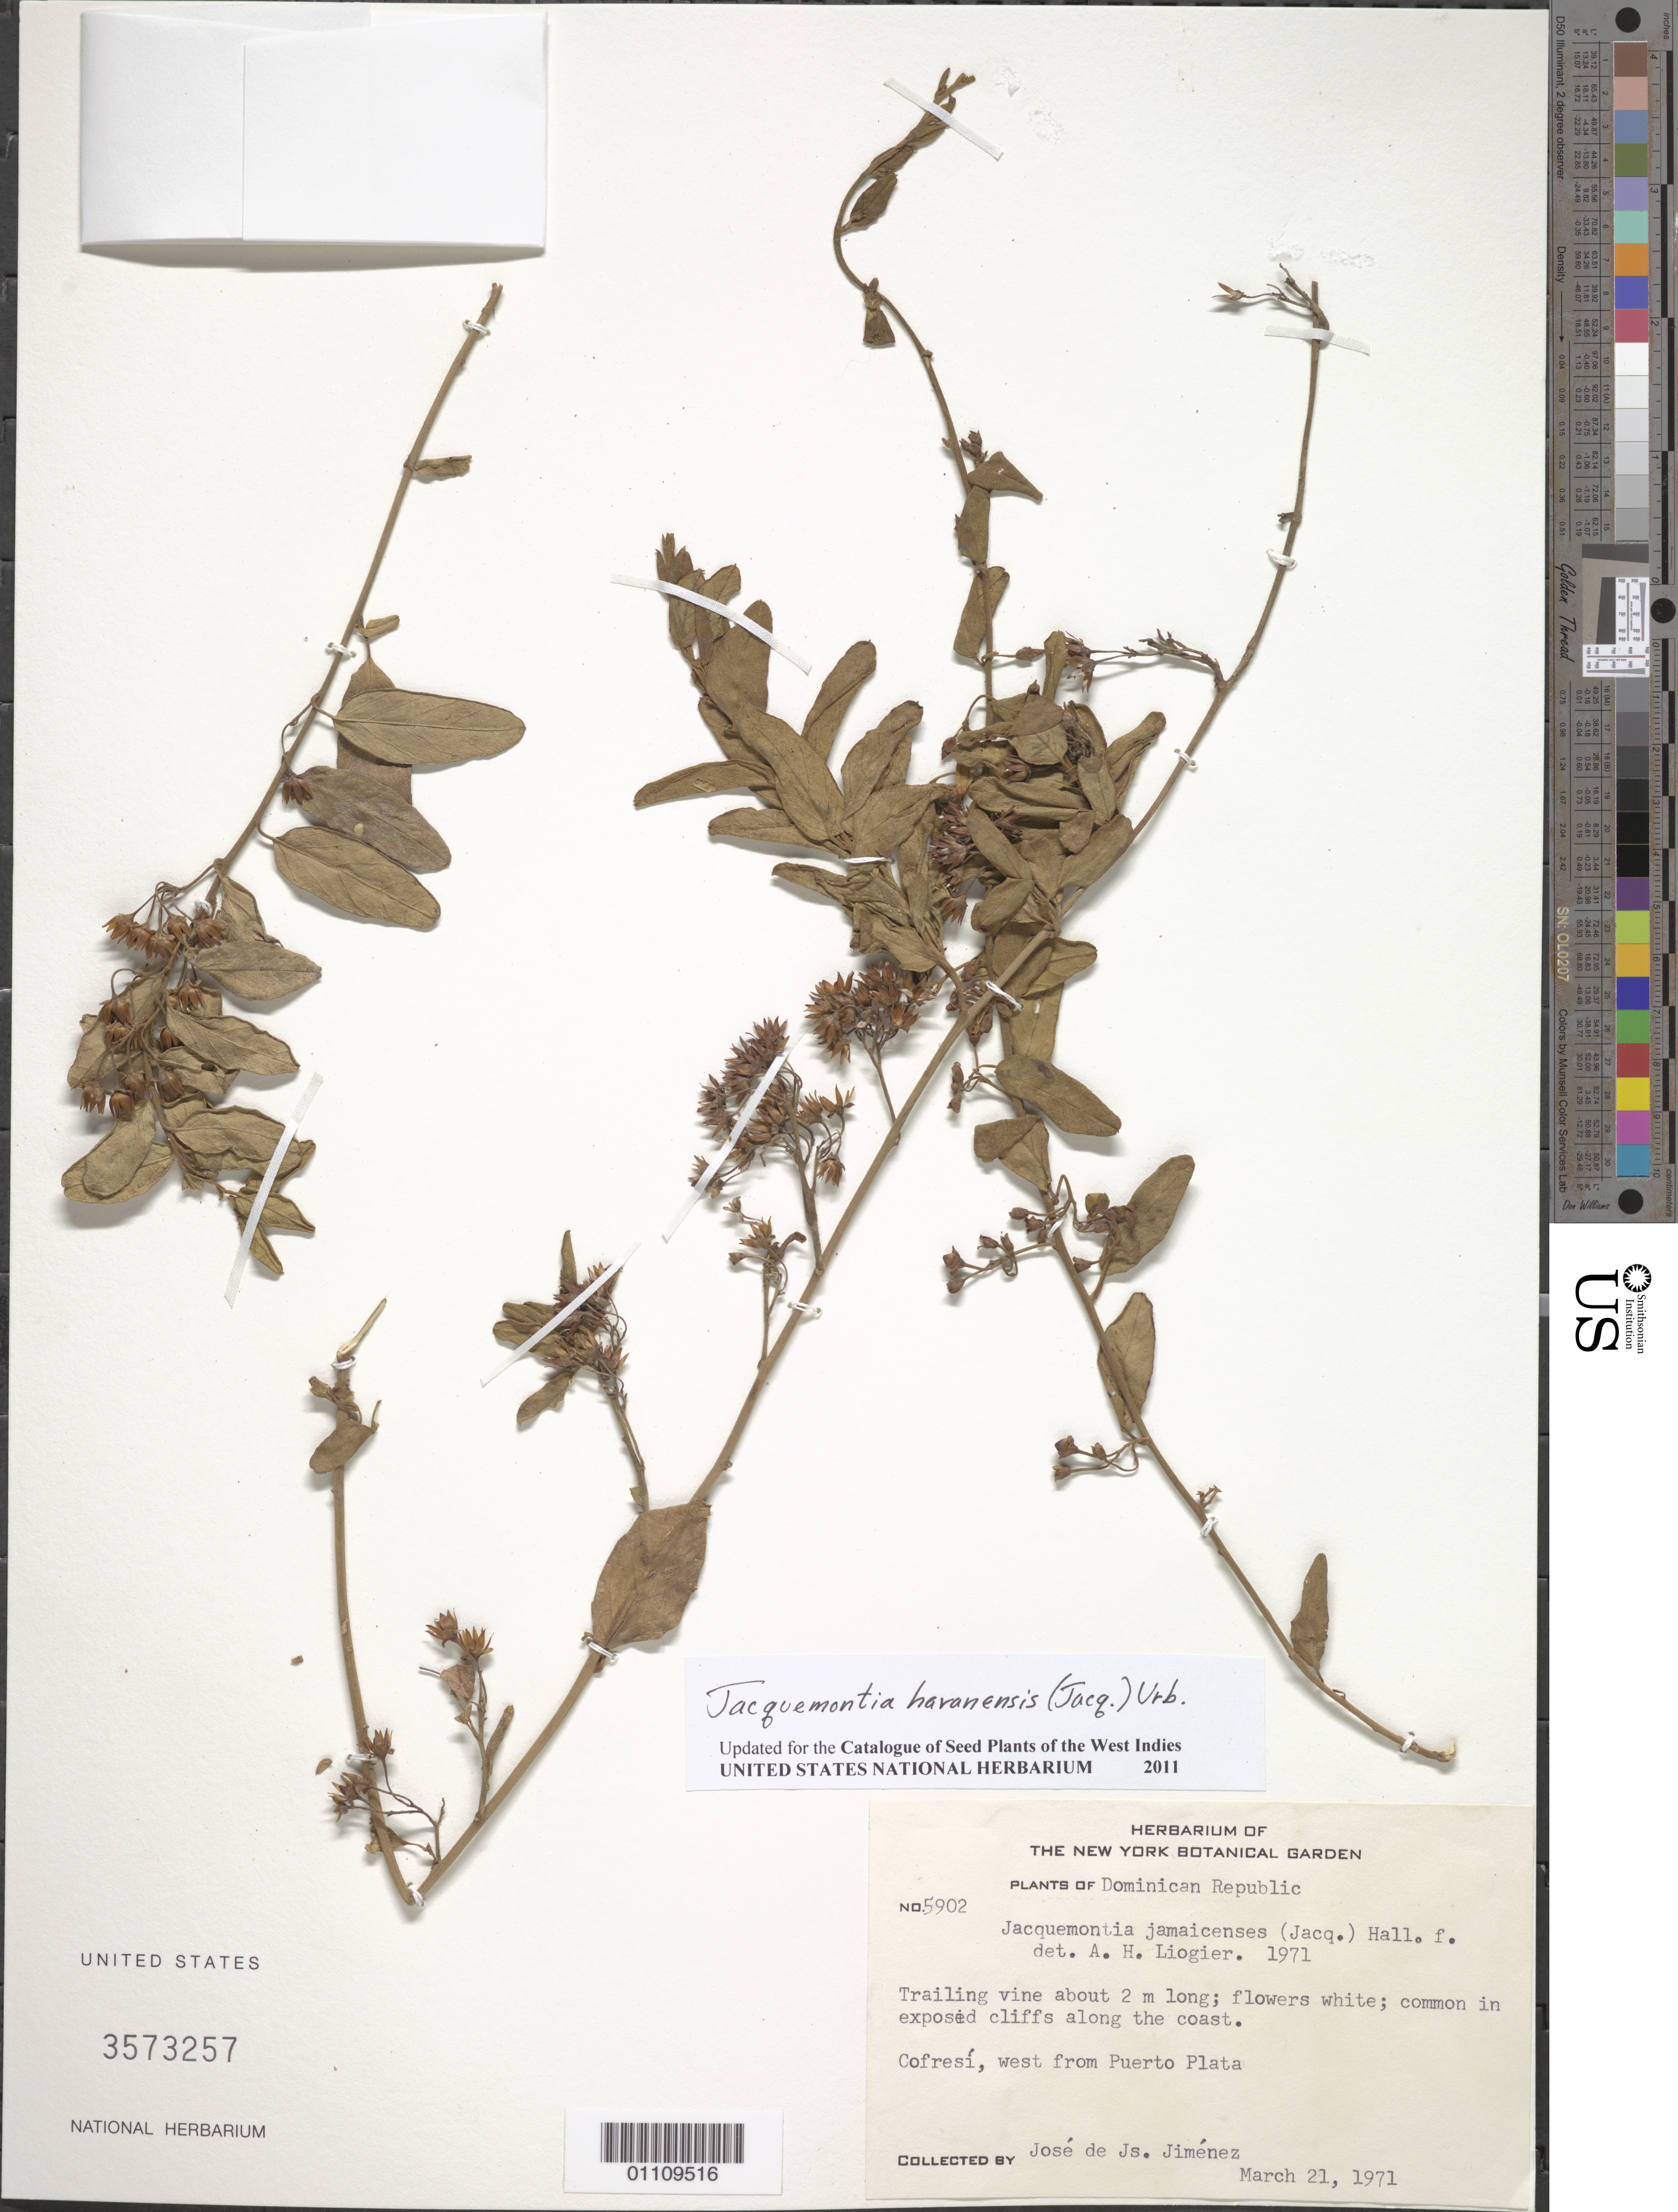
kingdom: Plantae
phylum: Tracheophyta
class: Magnoliopsida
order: Solanales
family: Convolvulaceae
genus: Jacquemontia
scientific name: Jacquemontia havanensis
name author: (Jacq.) Urb.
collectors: J. J. Jiménez Almonte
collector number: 5902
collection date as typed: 21 Mar 1971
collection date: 1971-03-21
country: Dominican Republic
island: Hispaniola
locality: Cofresí, W from Puerto Plata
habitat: Common in exposed cliffs along the coast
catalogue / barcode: US 3573257